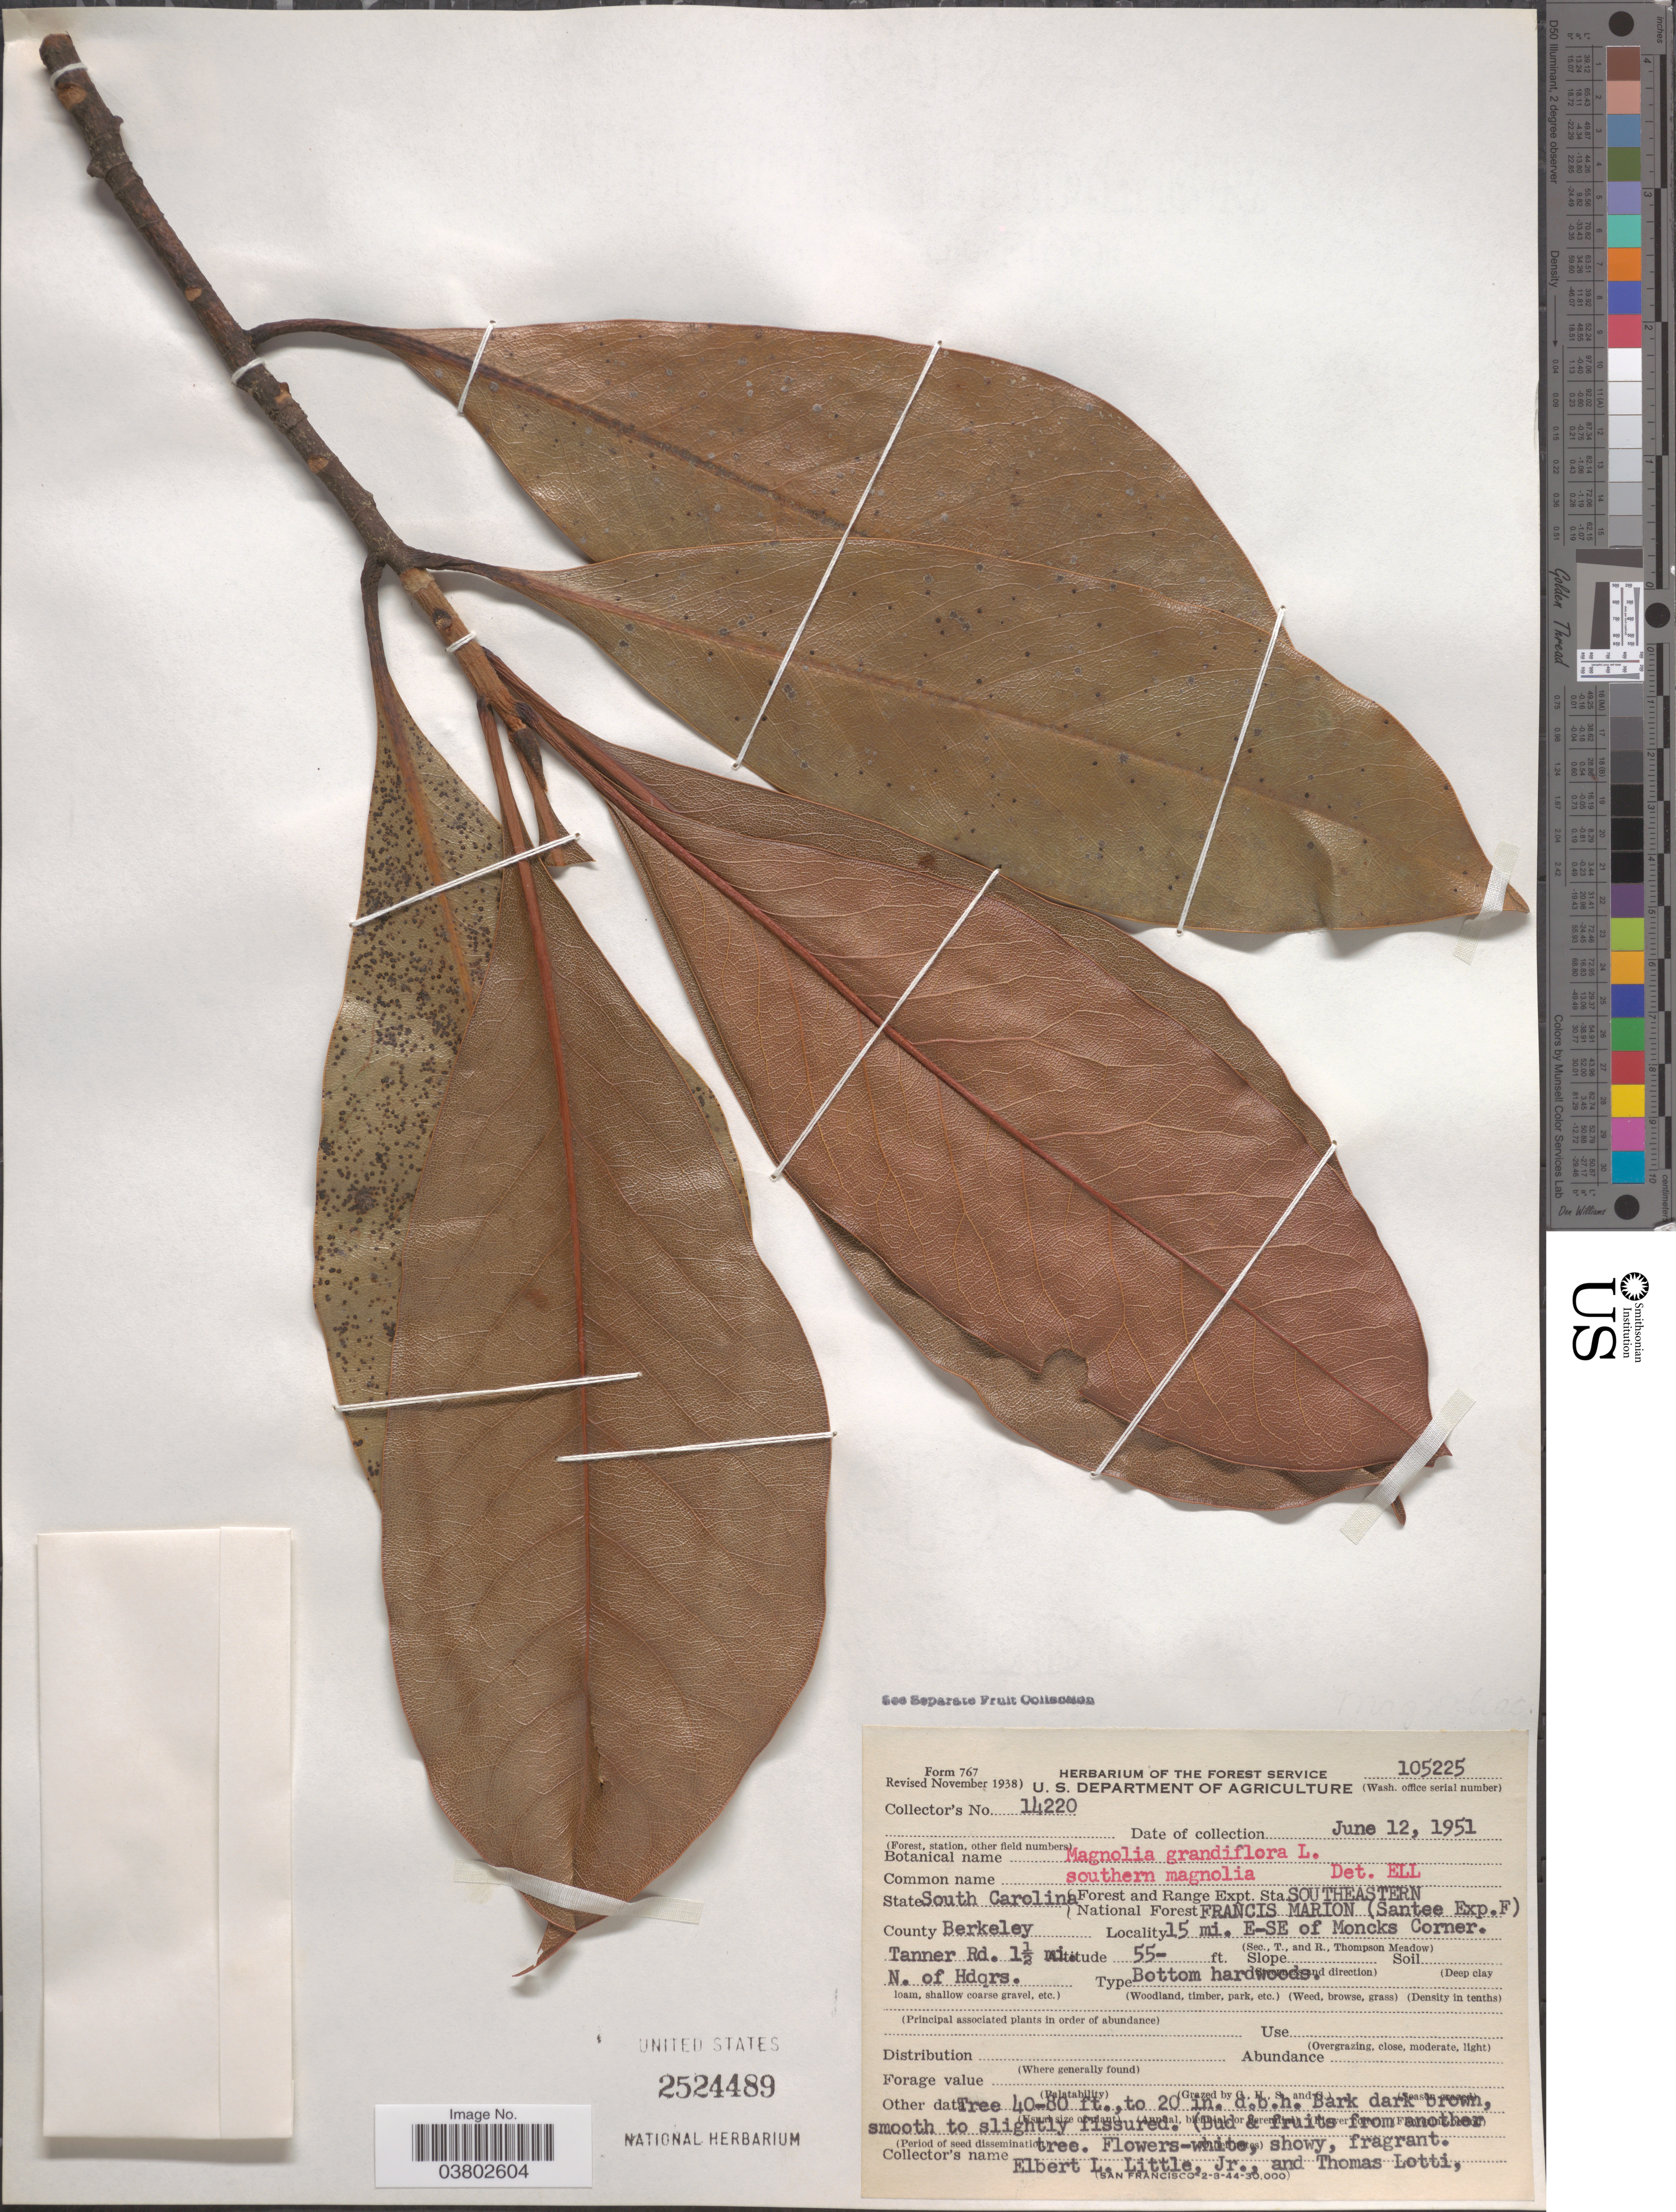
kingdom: Plantae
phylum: Tracheophyta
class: Magnoliopsida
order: Magnoliales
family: Magnoliaceae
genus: Magnolia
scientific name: Magnolia grandiflora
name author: L.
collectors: E. L. Little & T. Lotti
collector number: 14220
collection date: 1951-06-12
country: United States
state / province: South Carolina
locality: Forest and Range Expt. Sta. Southeastern. National Forest. Francis Marion (Santee Exp. F). County Berkeley. 15 mi. E-SE of Moncks Corner.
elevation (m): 17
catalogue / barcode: US 2524489